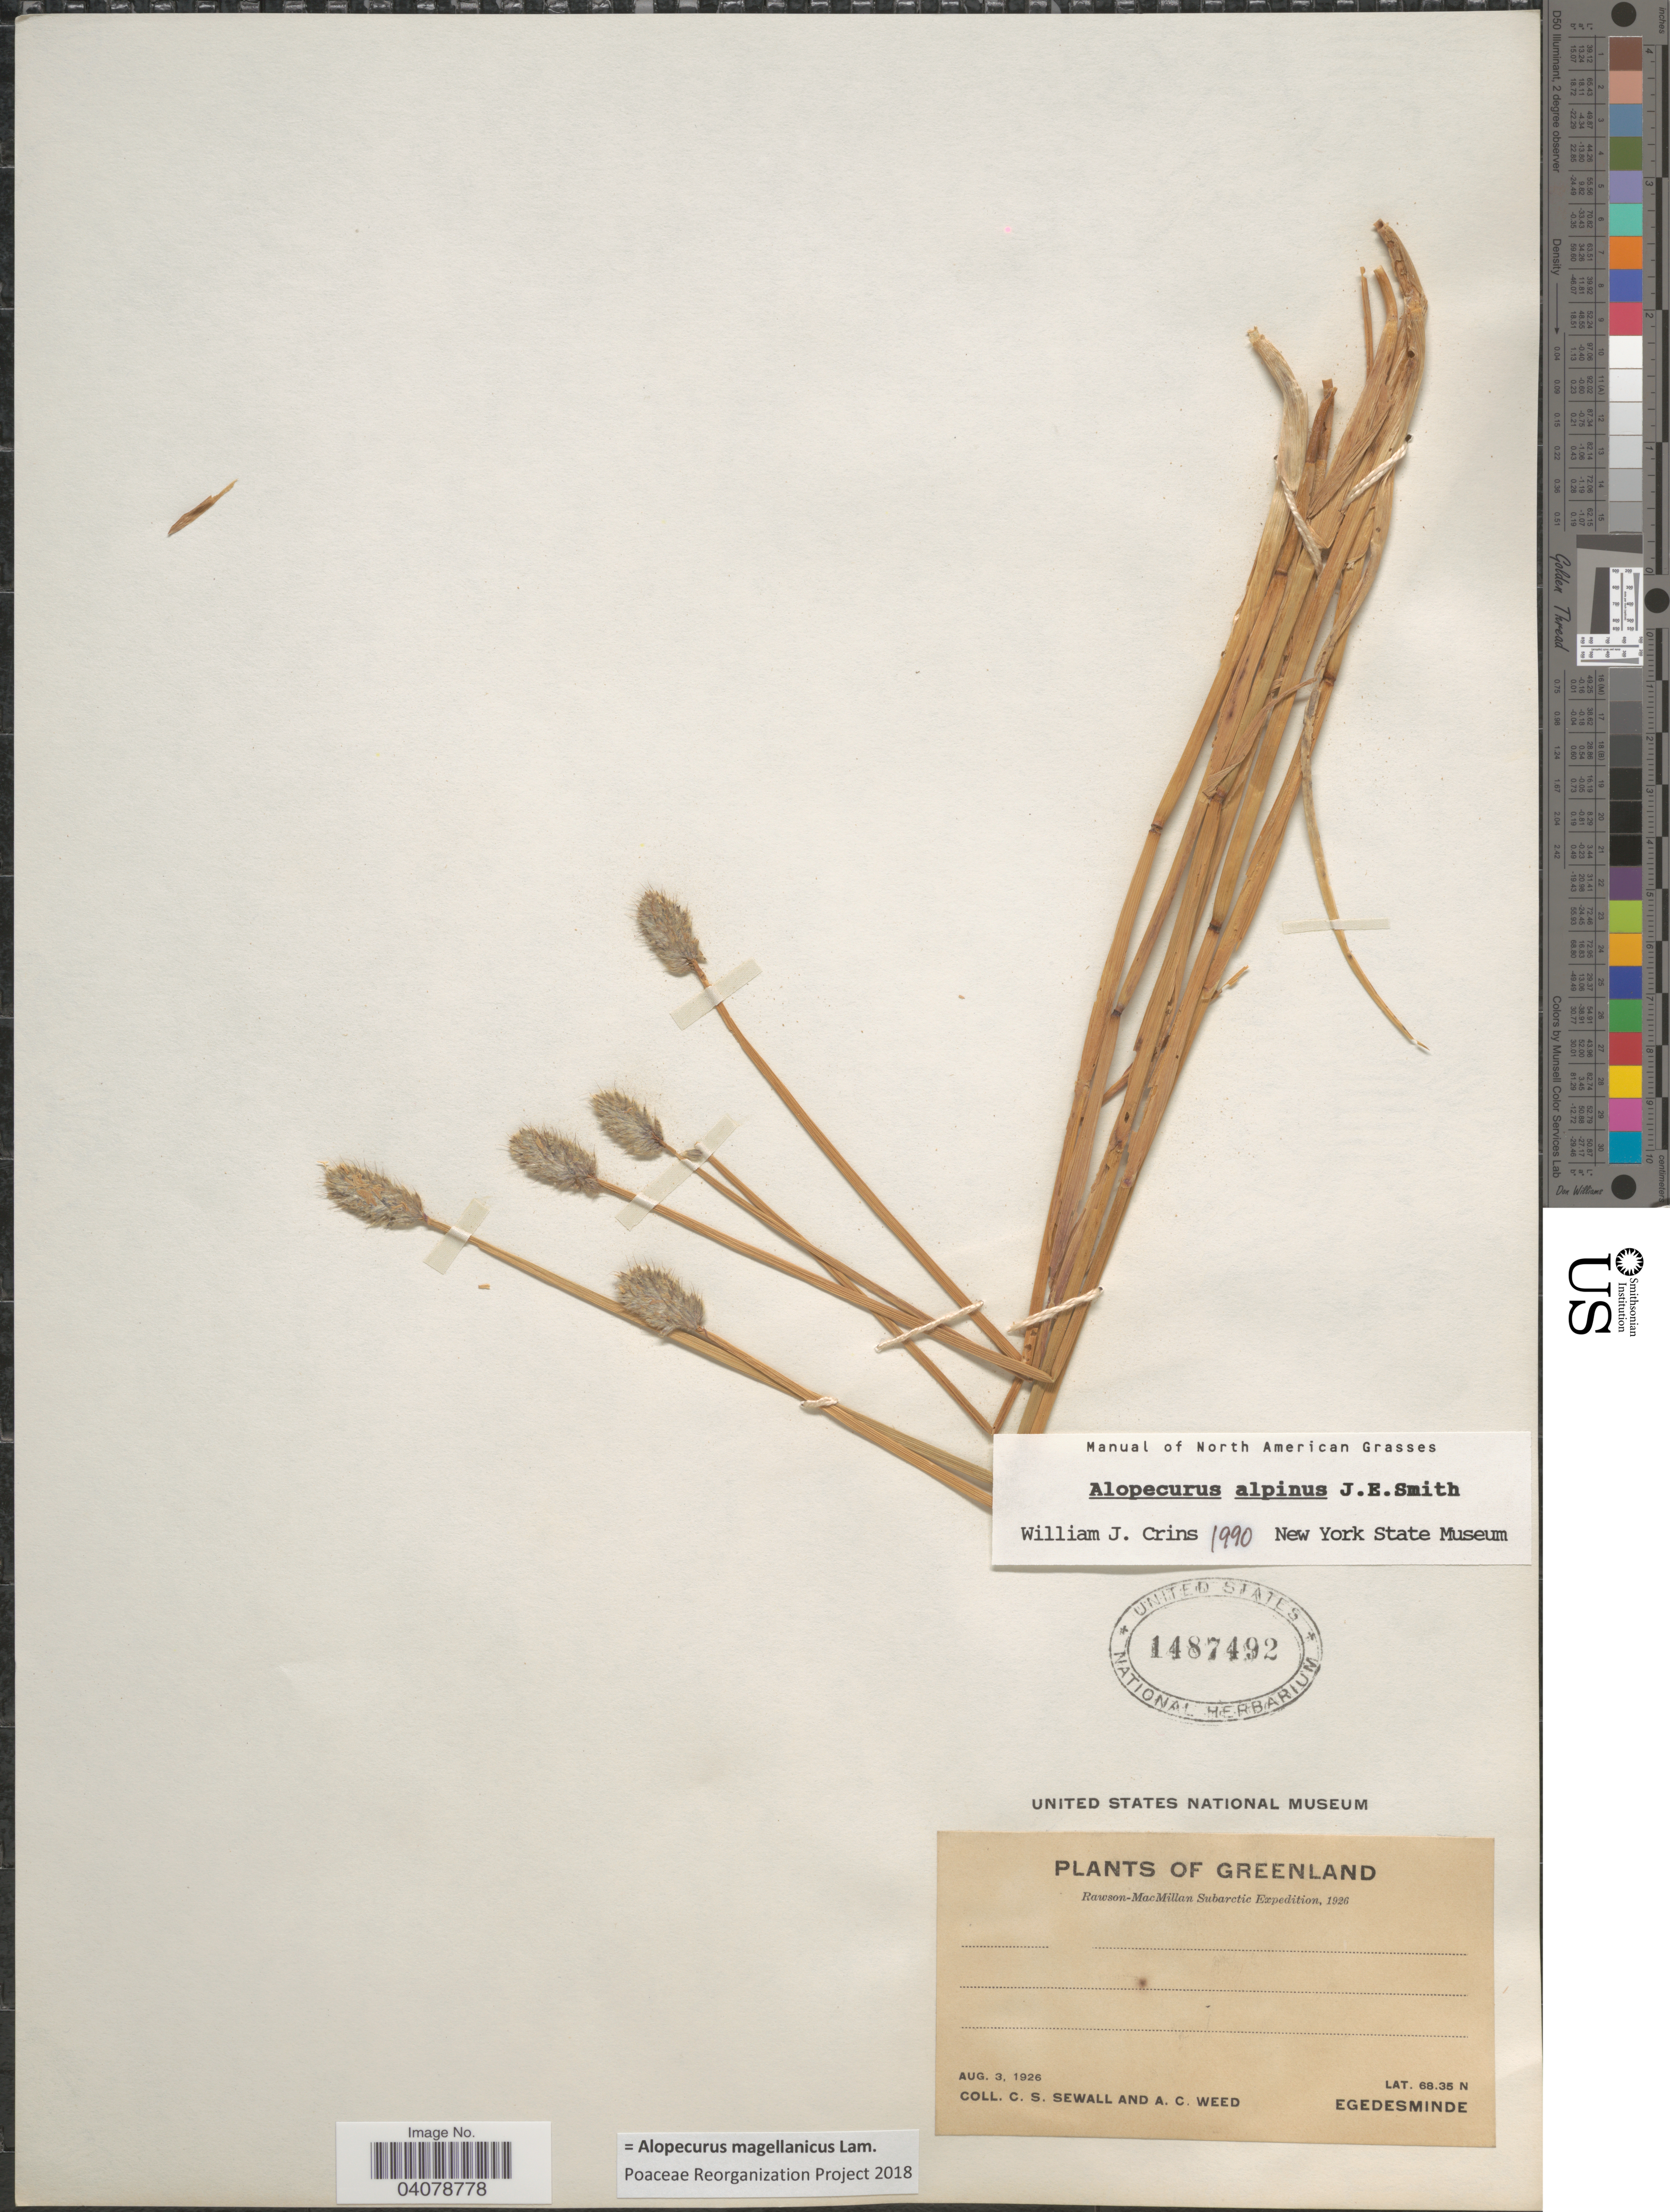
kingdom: Plantae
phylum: Tracheophyta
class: Liliopsida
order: Poales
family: Poaceae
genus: Alopecurus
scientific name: Alopecurus magellanicus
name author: Lam.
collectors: C. Sewall & A. Weed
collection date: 1926-08-03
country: Greenland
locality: Rawson-MacMillan Subarctic Expedition, 1926. Egedesminde.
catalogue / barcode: US 1487492